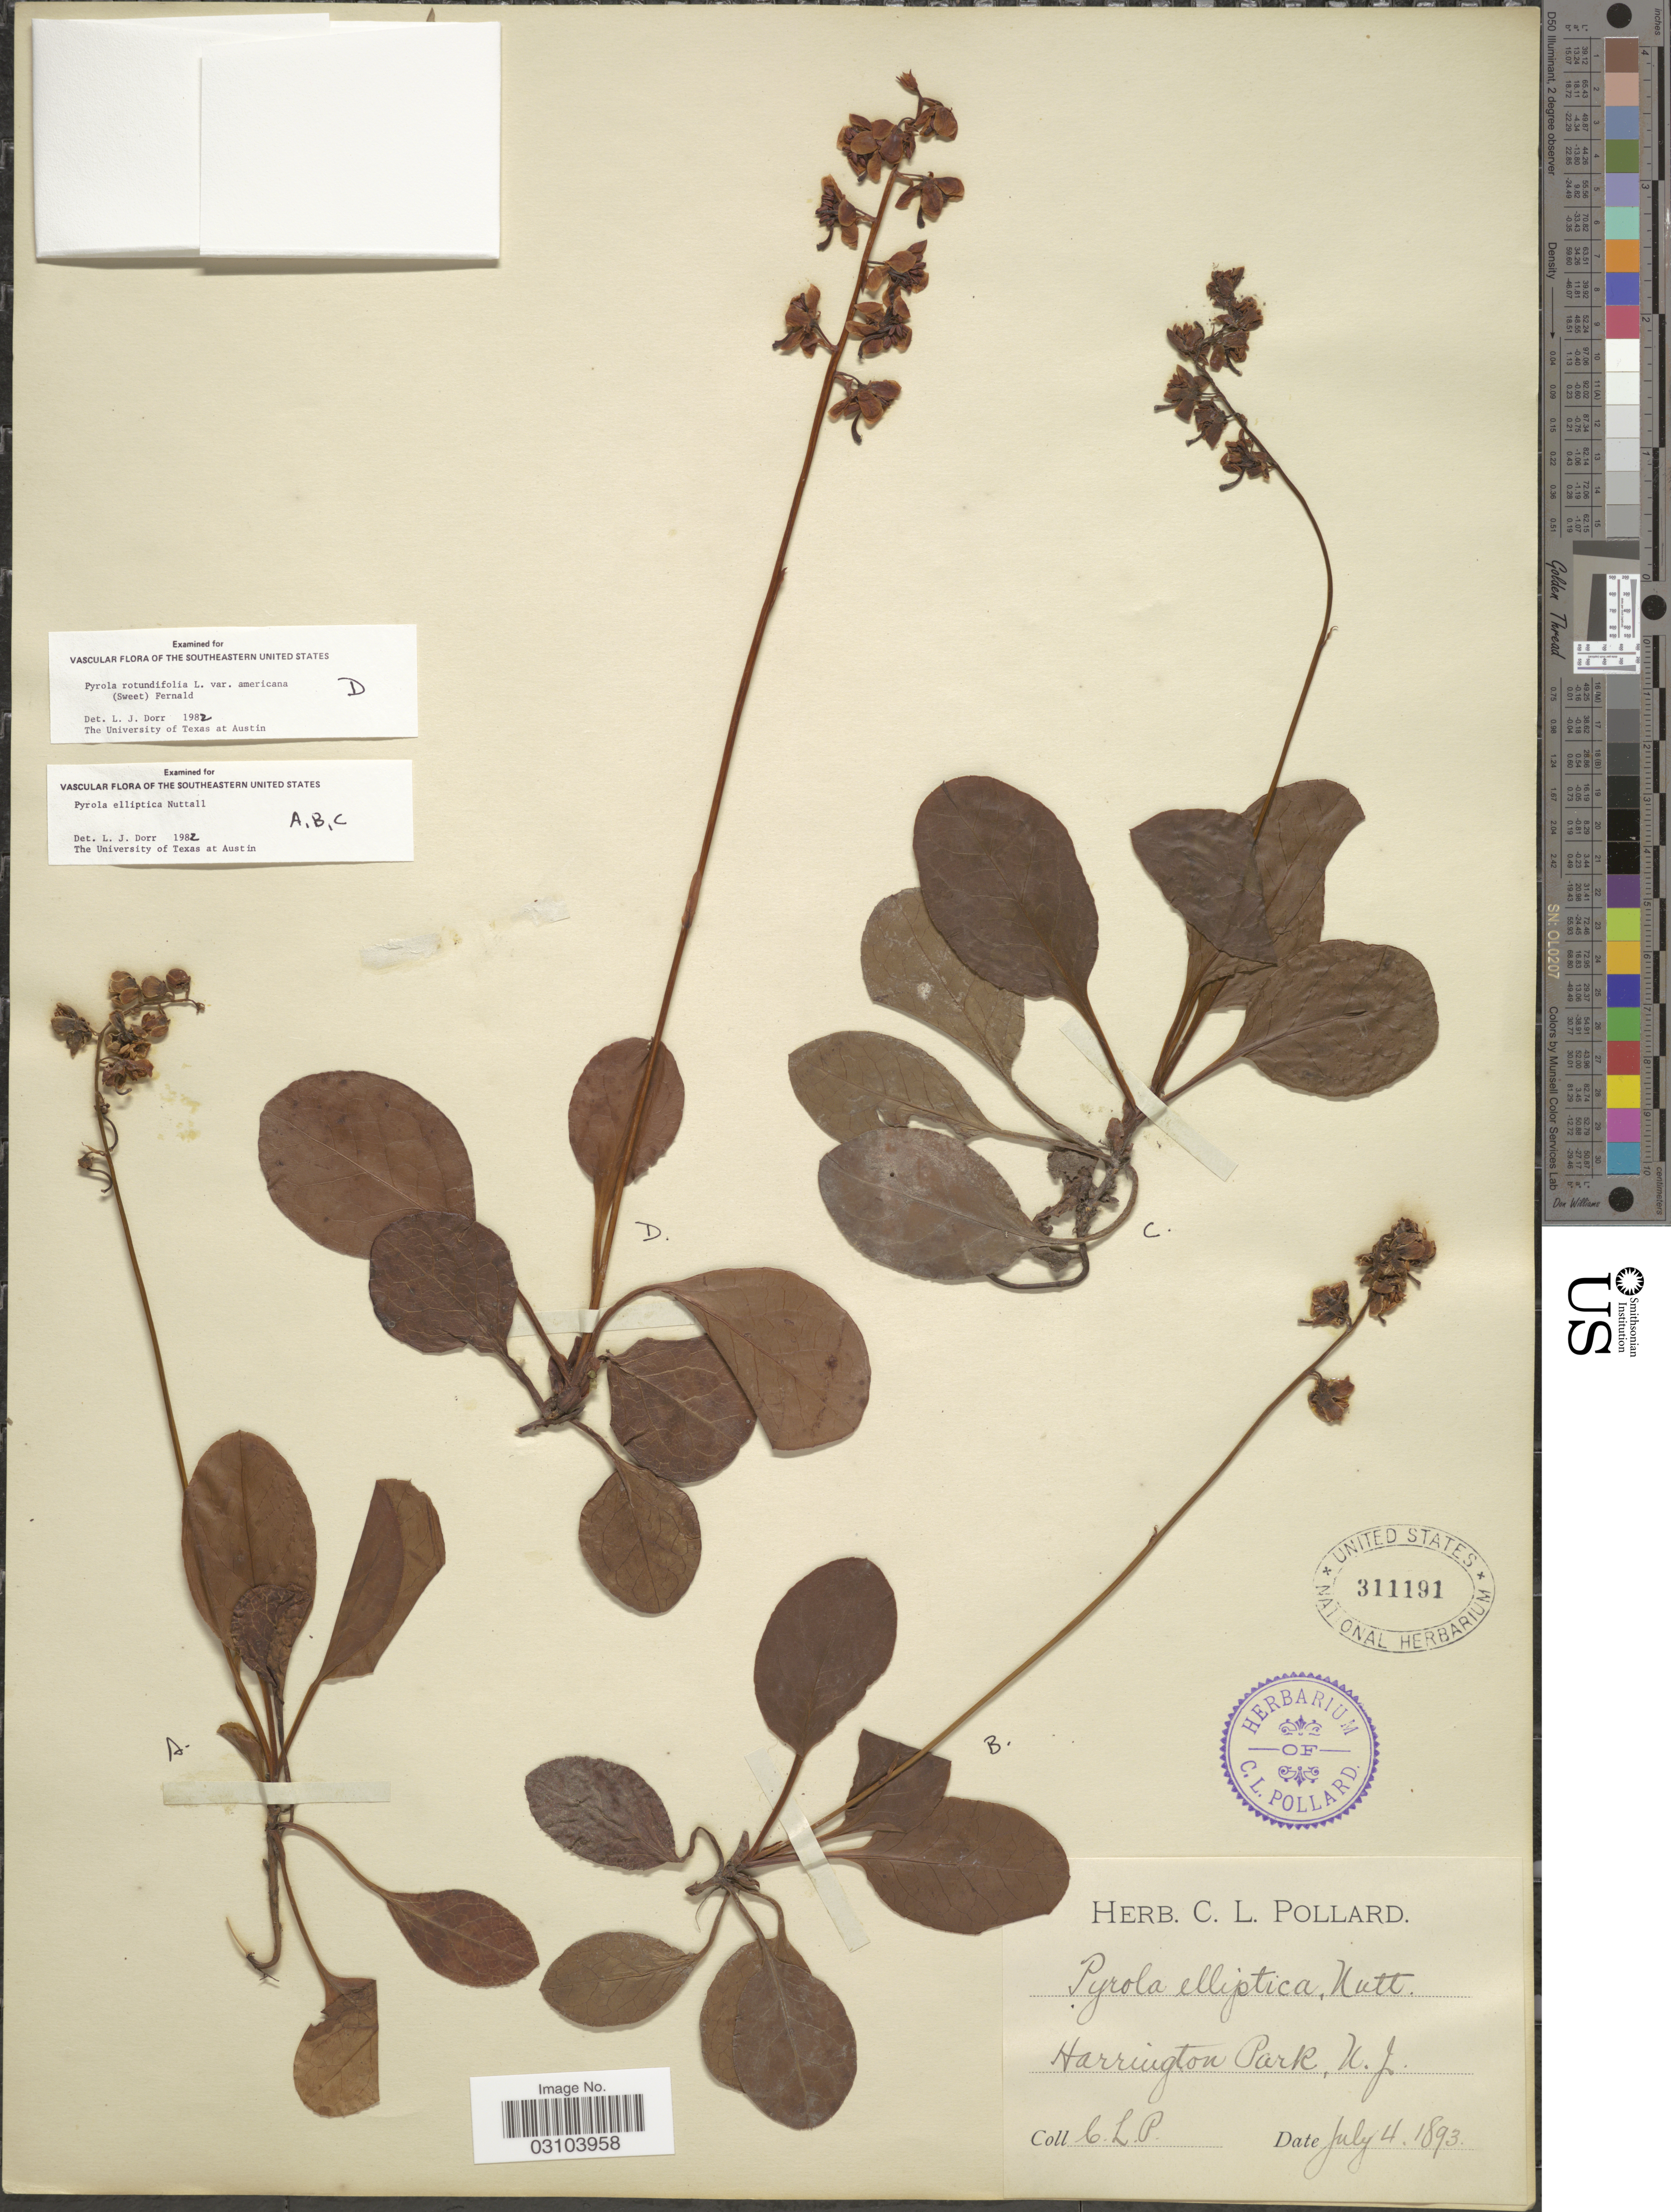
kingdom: Plantae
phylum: Tracheophyta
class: Magnoliopsida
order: Ericales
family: Ericaceae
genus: Pyrola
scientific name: Pyrola elliptica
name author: Nutt.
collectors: C. L. Pollard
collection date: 1893-07-04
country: United States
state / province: New Jersey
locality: Harrington Park. N. J.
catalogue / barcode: US 311191